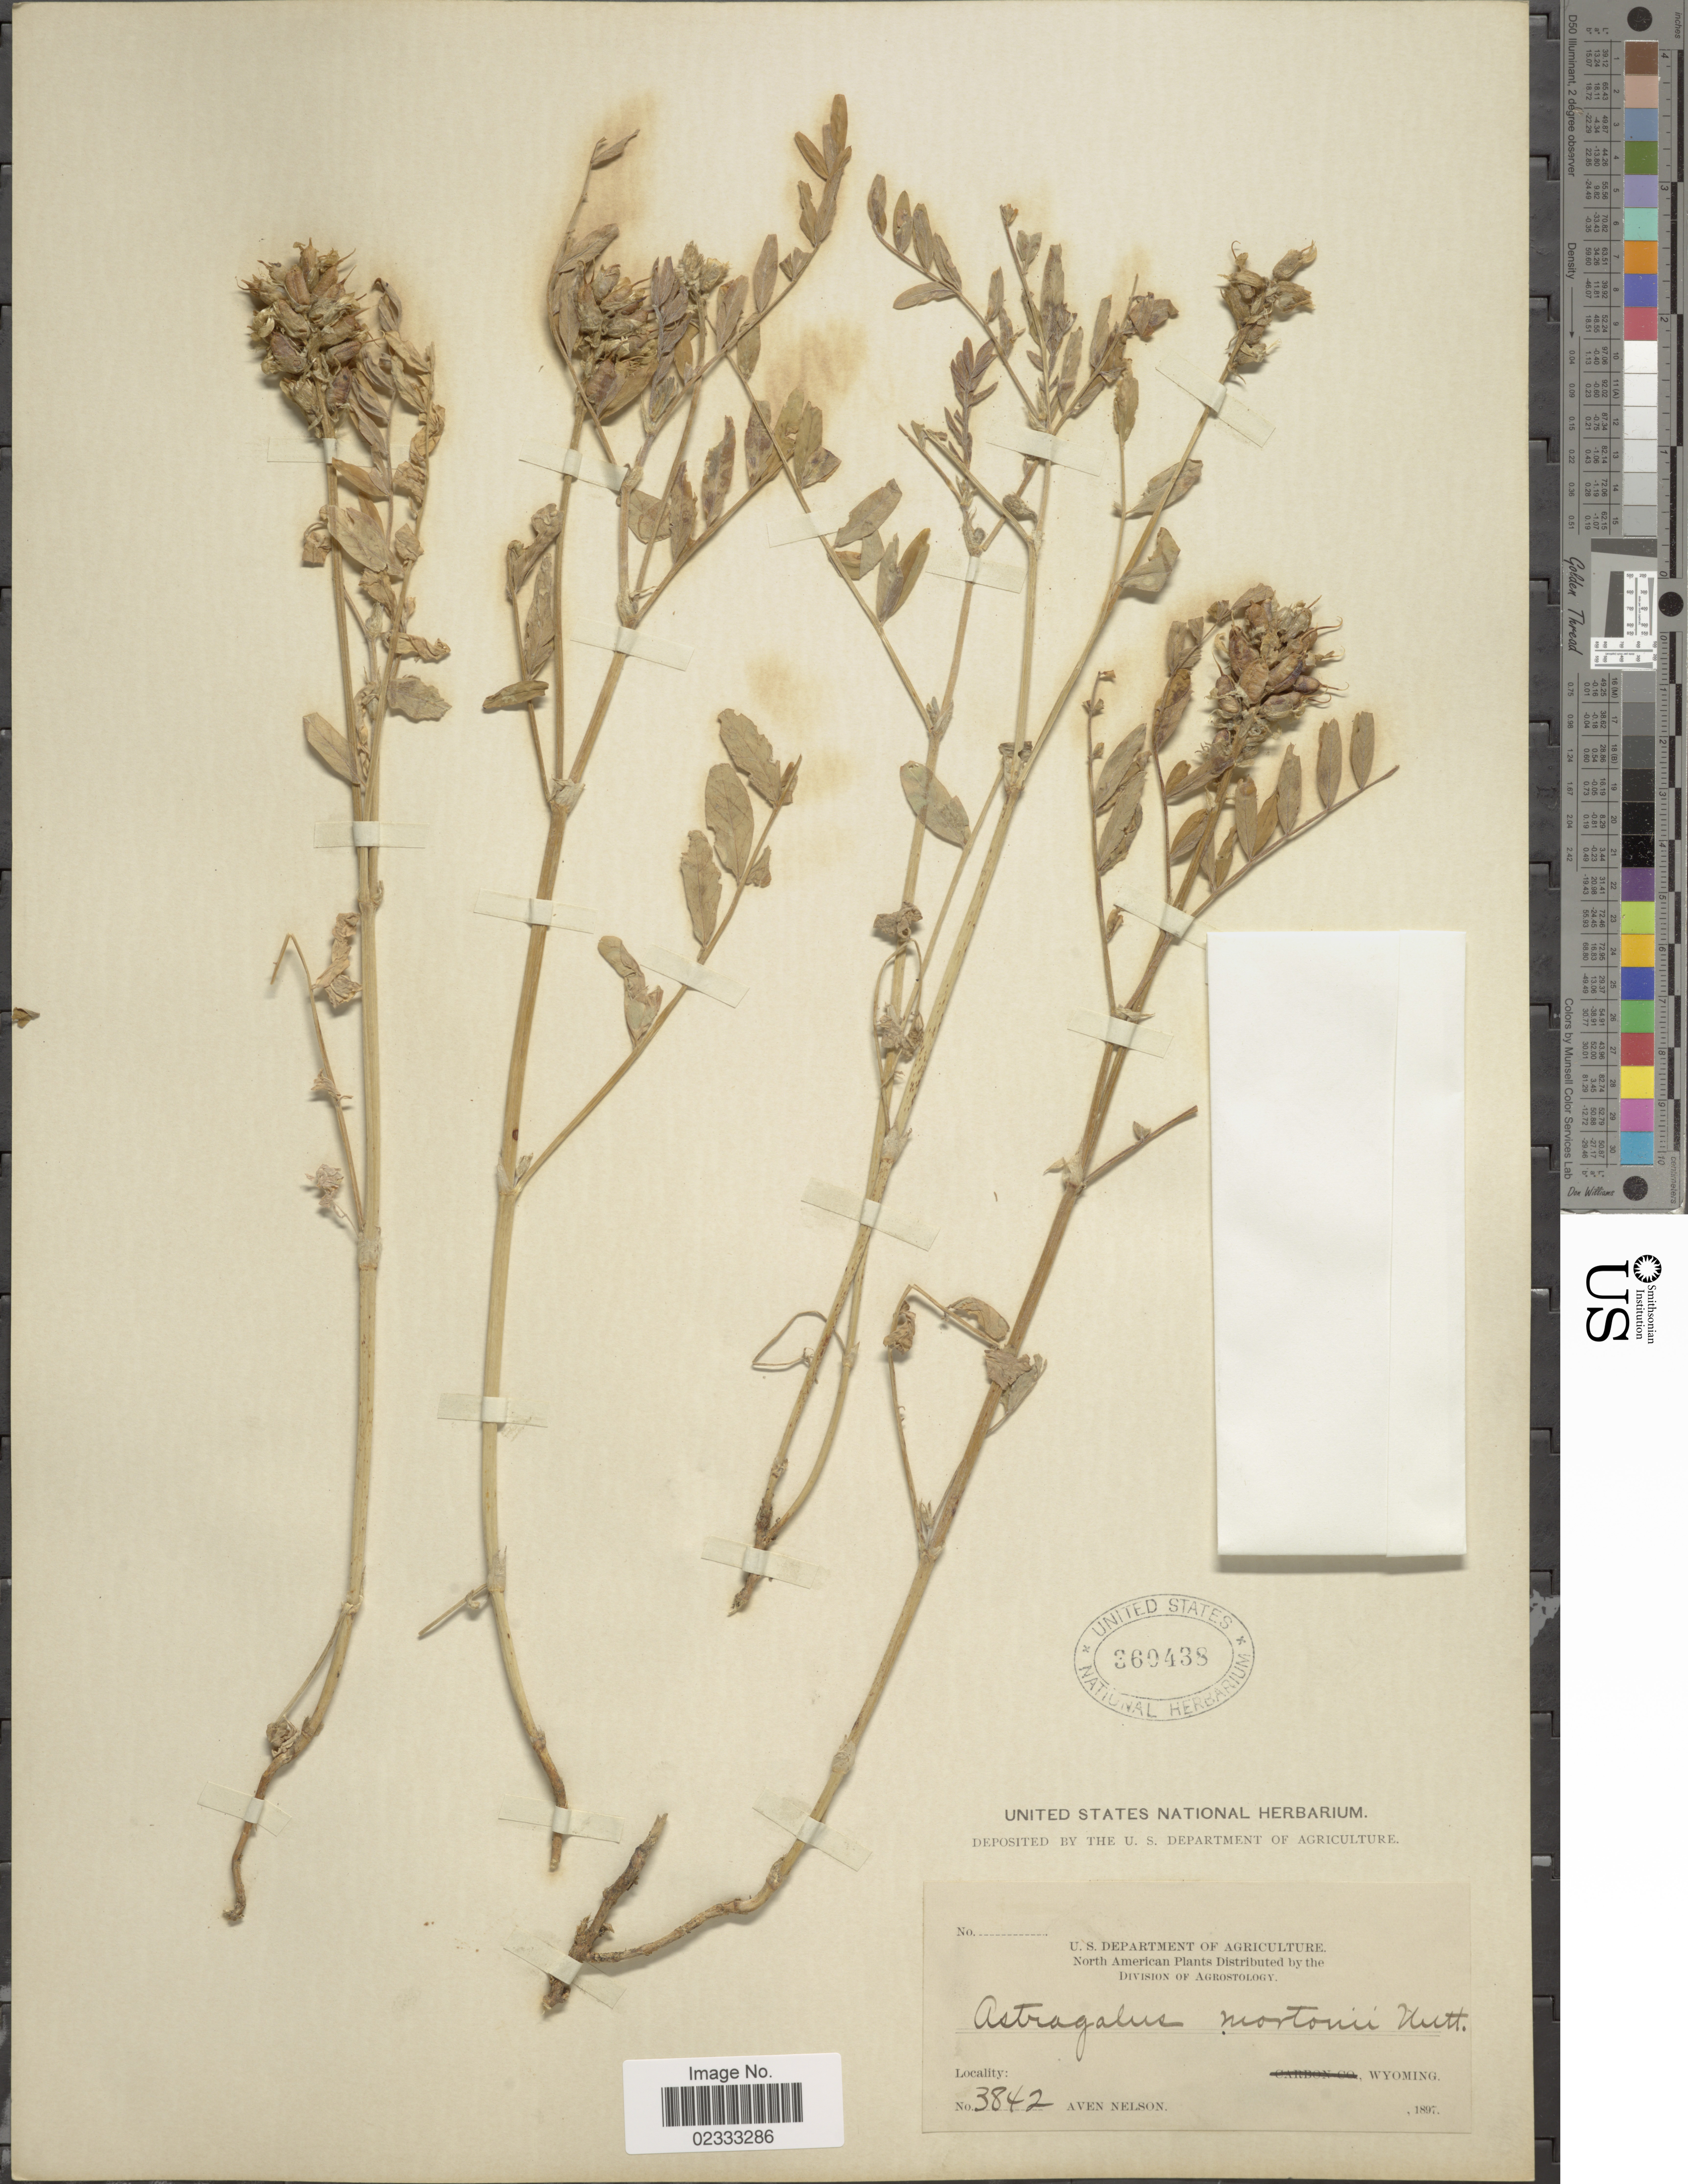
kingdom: Plantae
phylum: Tracheophyta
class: Magnoliopsida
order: Fabales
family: Fabaceae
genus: Astragalus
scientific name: Astragalus mortonii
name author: Nutt.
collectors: A. Nelson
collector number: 3842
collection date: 1897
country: United States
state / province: Wyoming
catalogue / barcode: US 360438